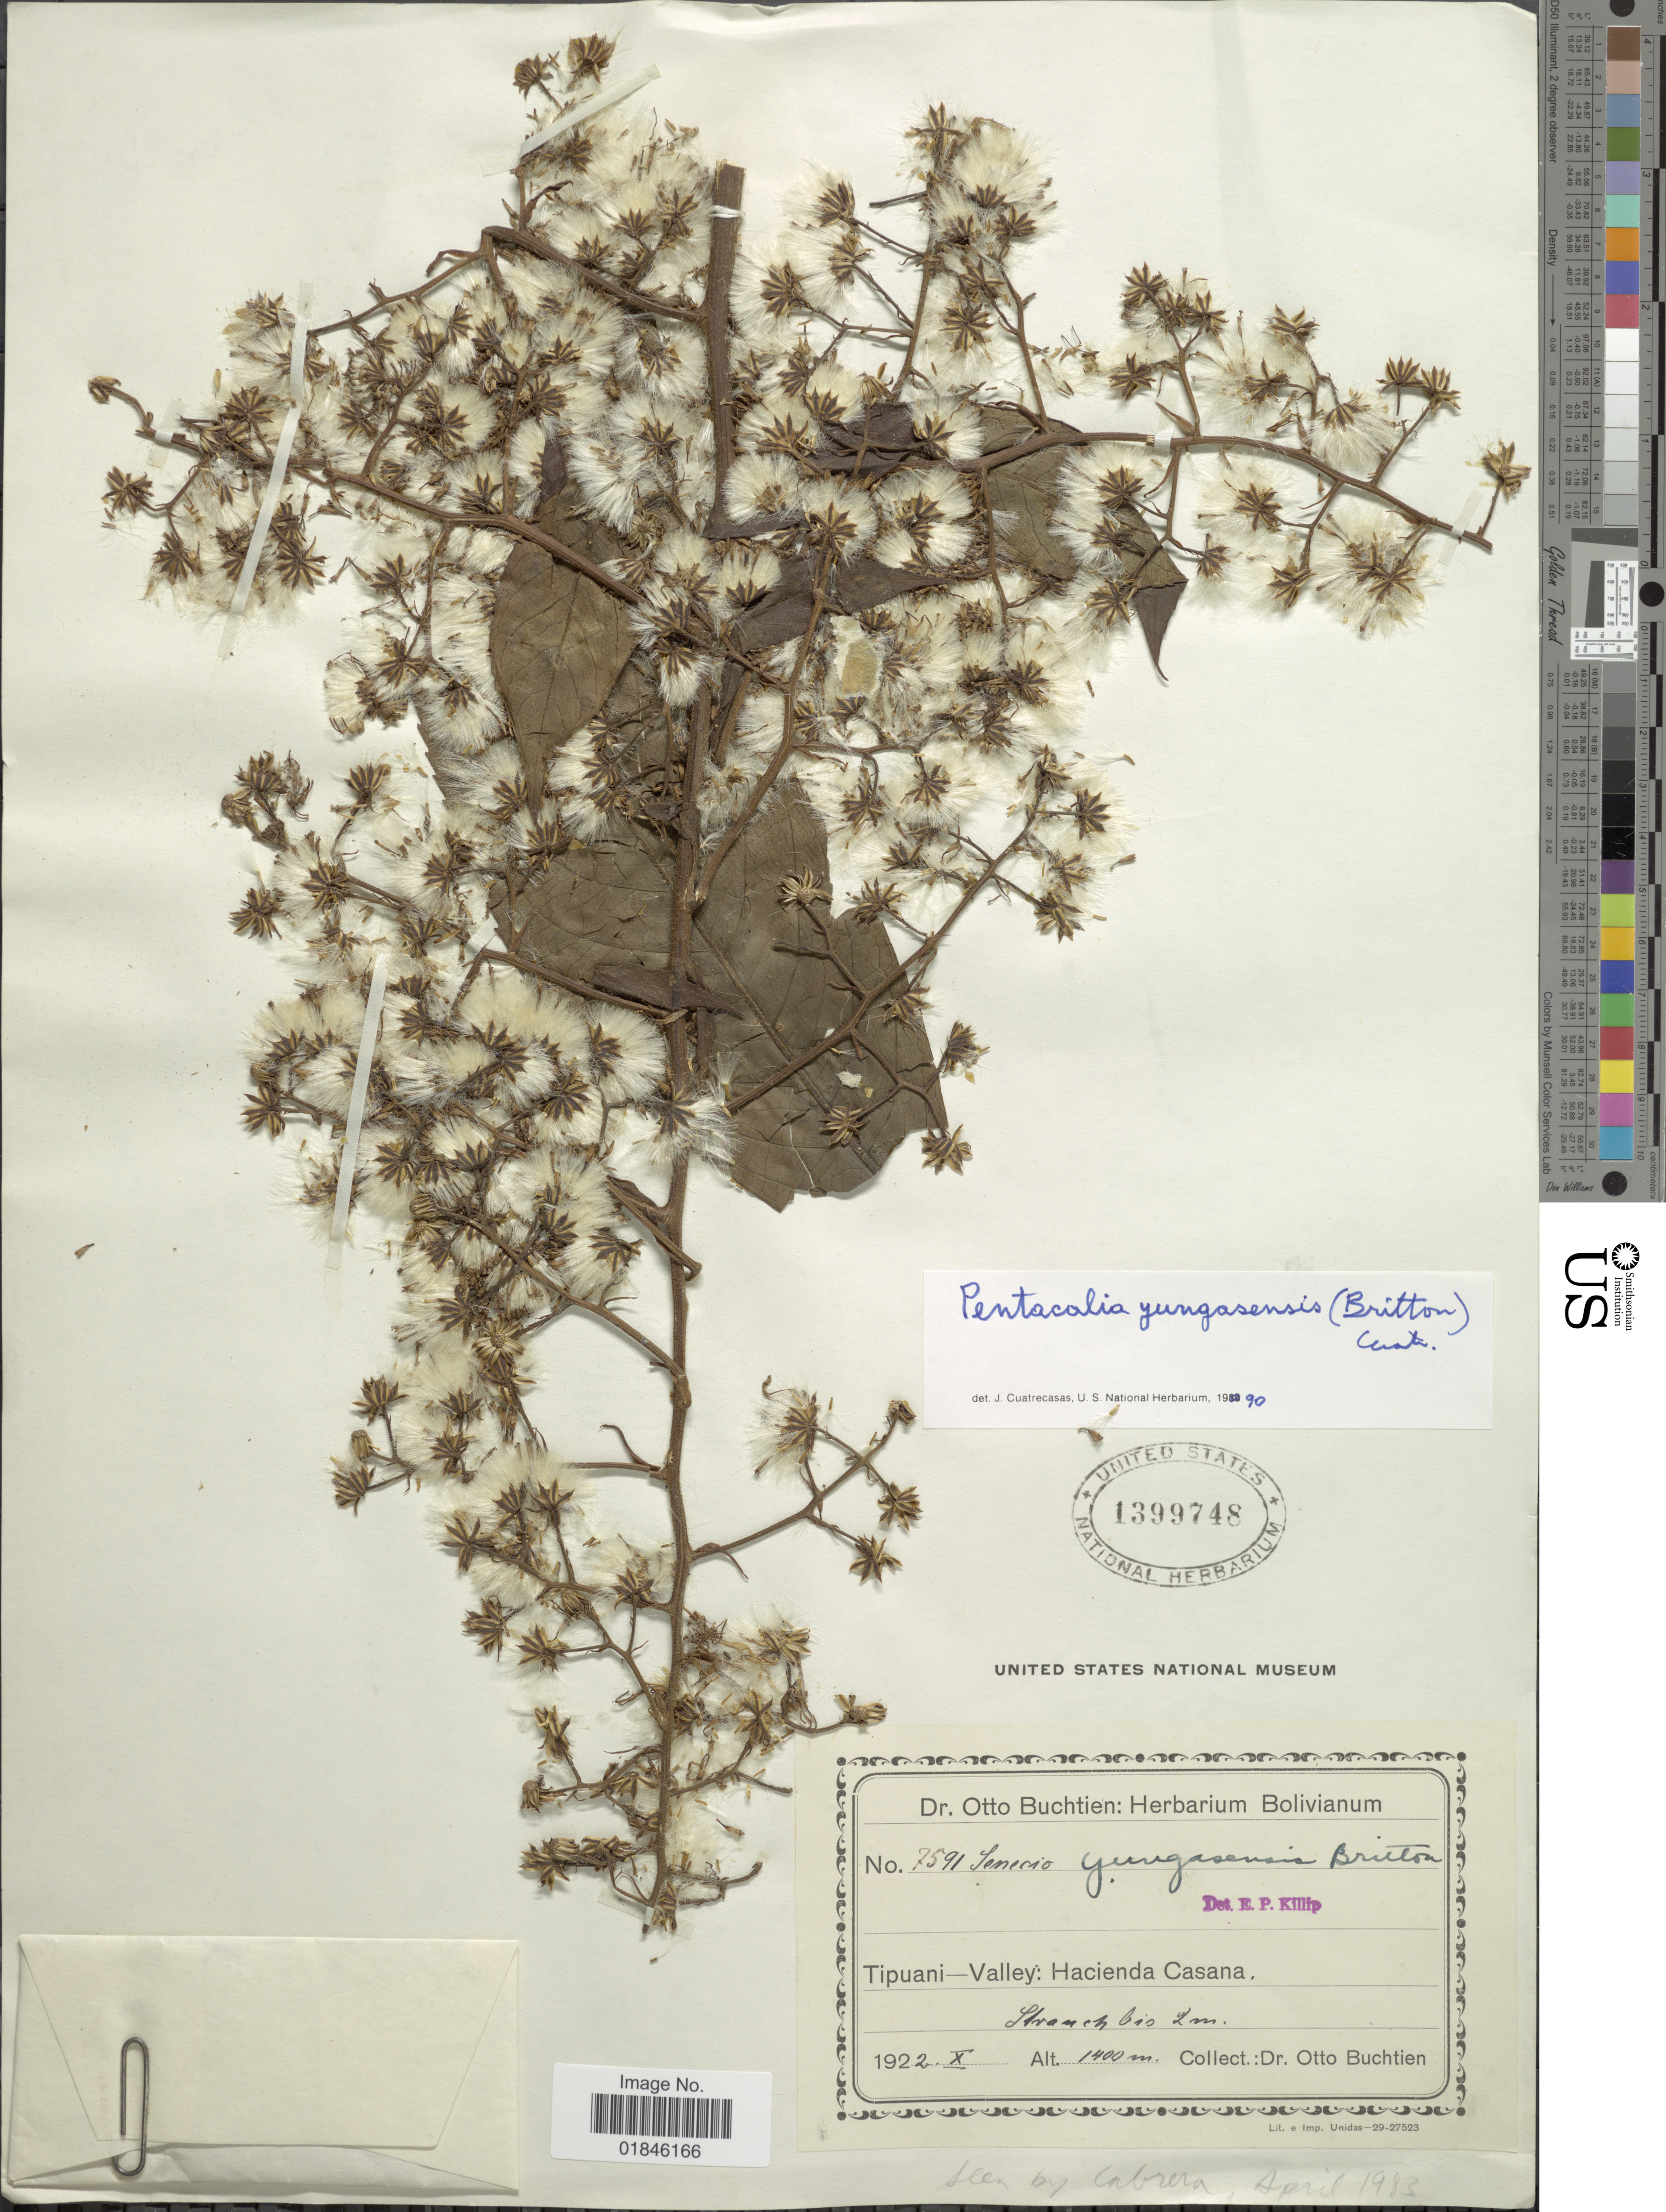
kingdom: Plantae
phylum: Tracheophyta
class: Magnoliopsida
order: Asterales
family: Asteraceae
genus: Pentacalia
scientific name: Pentacalia yungasensis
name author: (Britton) Cuatrec.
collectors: O. Buchtien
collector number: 7591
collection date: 1922-10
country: Bolivia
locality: Tipuani Valley: Hacienda Casana. Strauch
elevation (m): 1400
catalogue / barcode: US 1399748